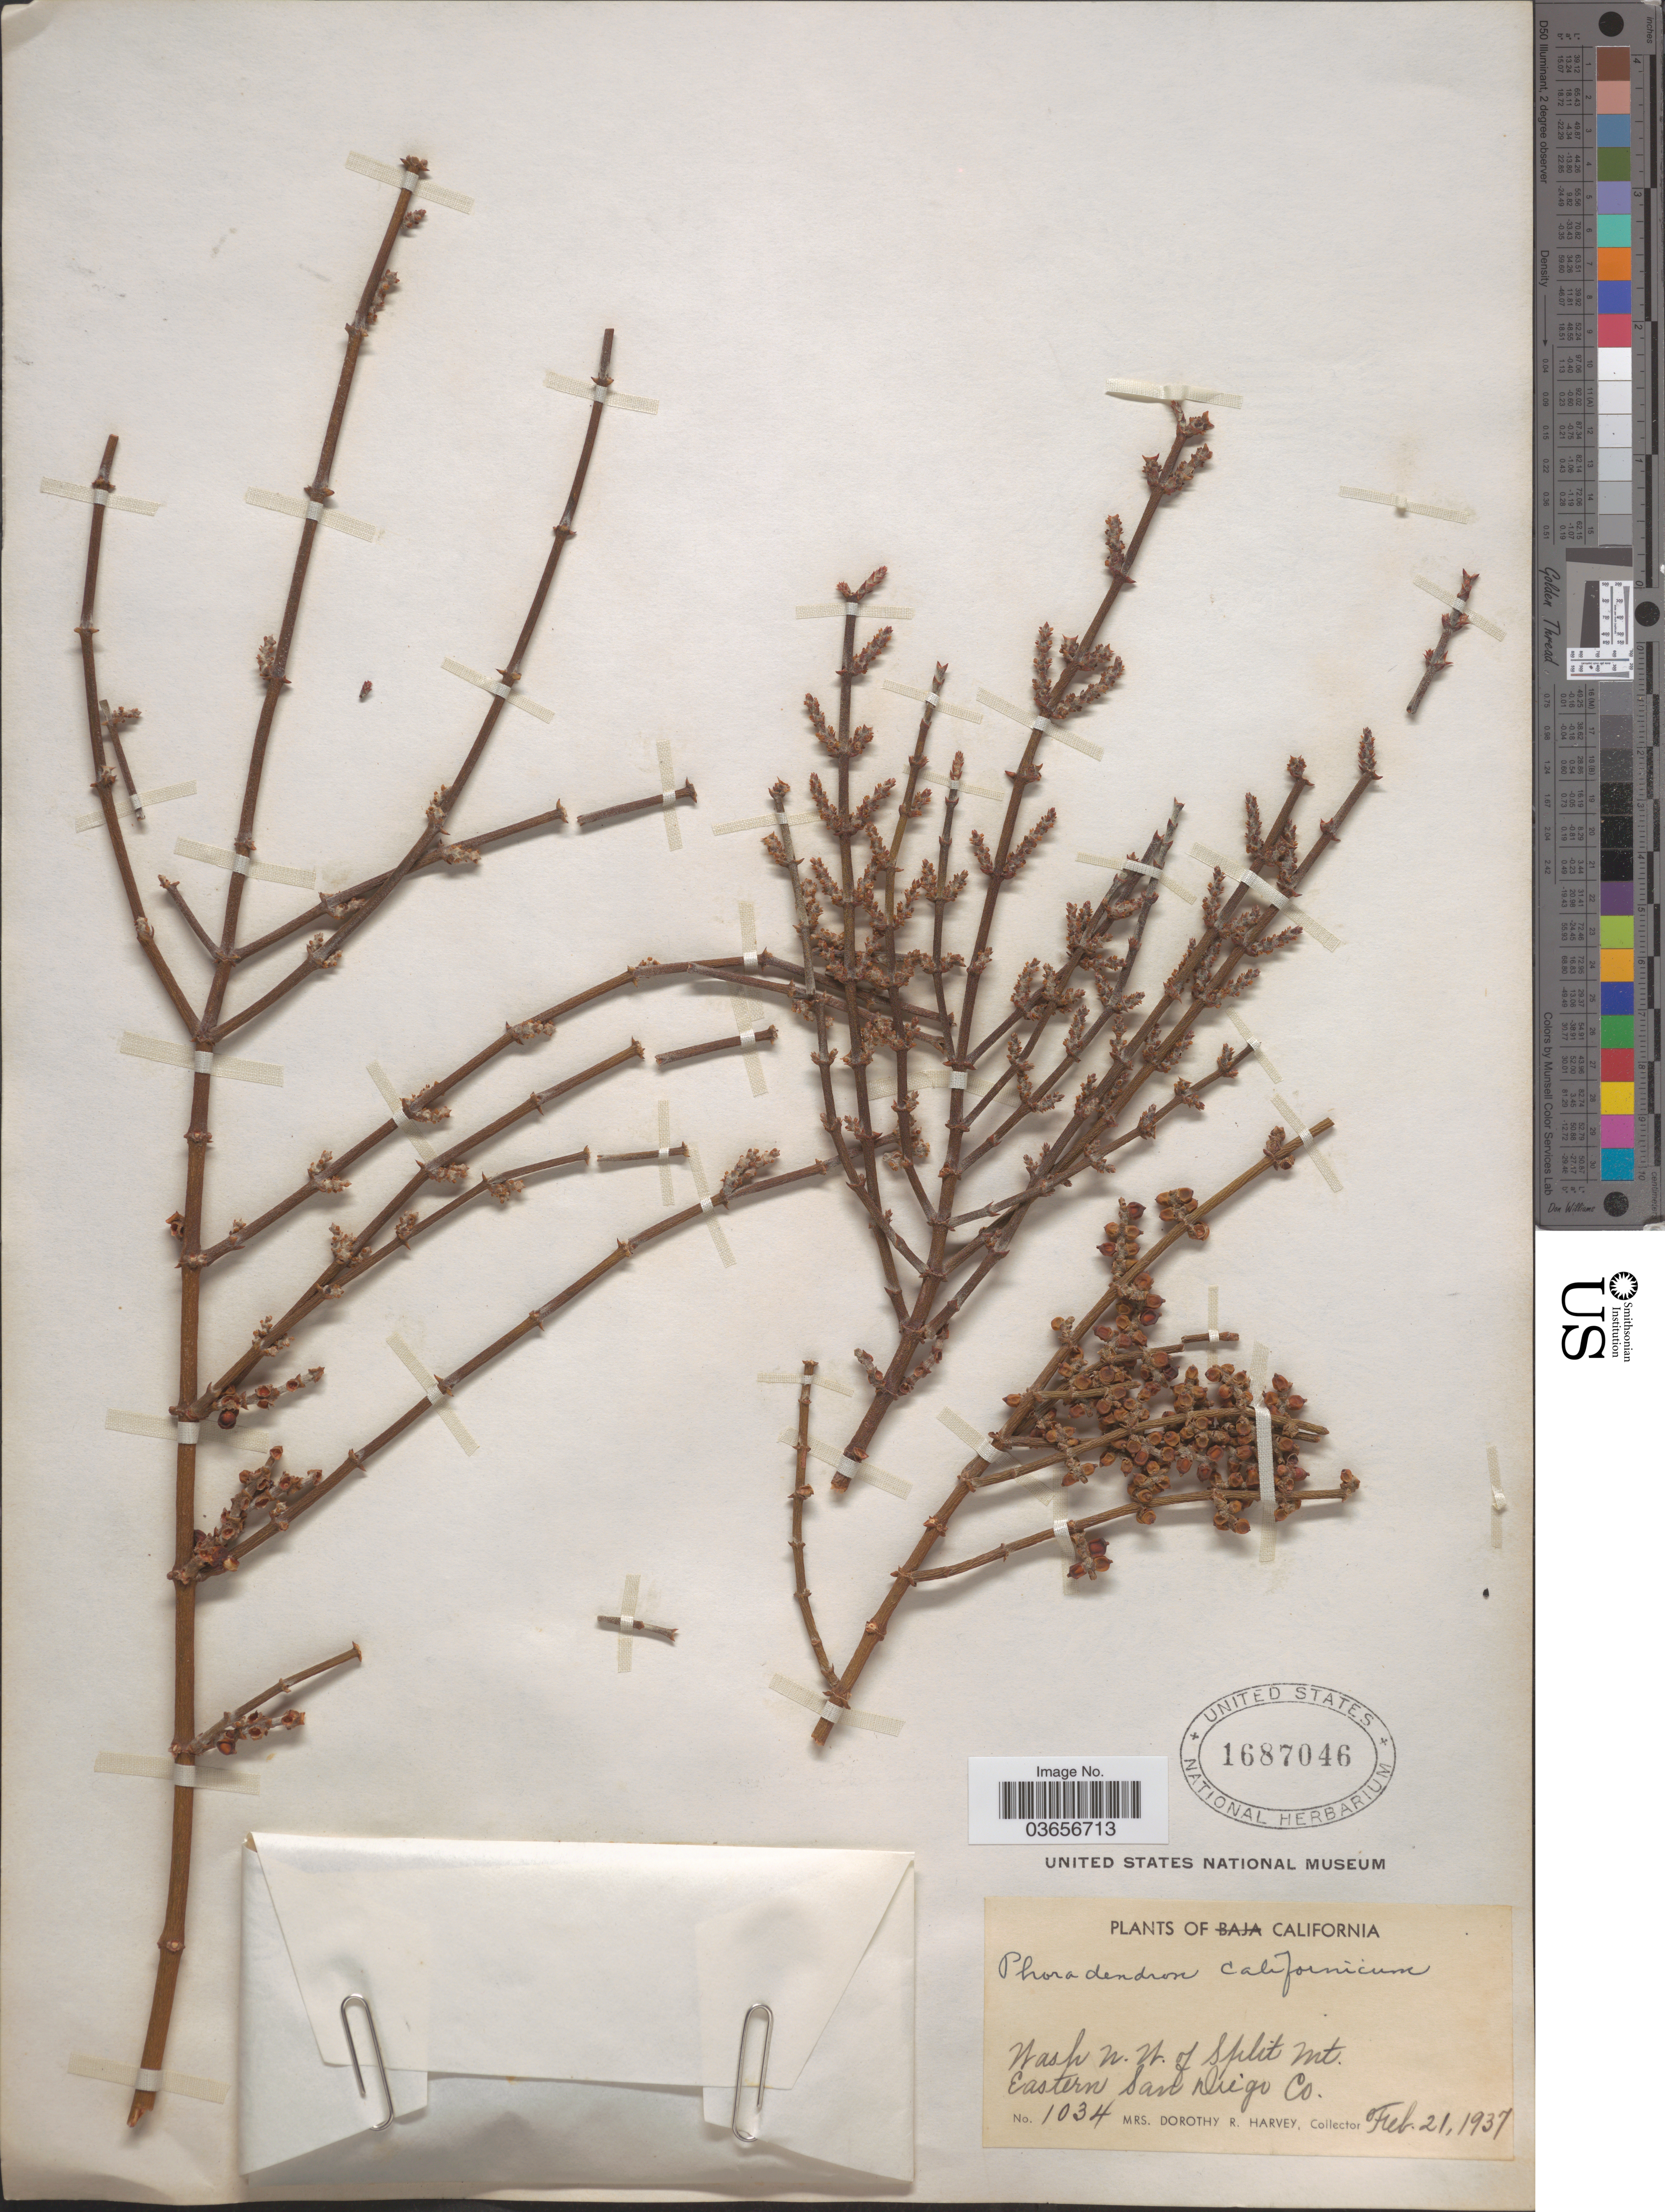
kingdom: Plantae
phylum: Tracheophyta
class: Magnoliopsida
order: Santalales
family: Viscaceae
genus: Phoradendron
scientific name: Phoradendron californicum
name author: Nutt.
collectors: Harvey, Mrs. D. R.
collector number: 1034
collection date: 1937-02-21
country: United States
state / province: California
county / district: San Diego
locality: Wash N.W. of Split Mt. Eastern San Diego Co.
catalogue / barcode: US 1687046